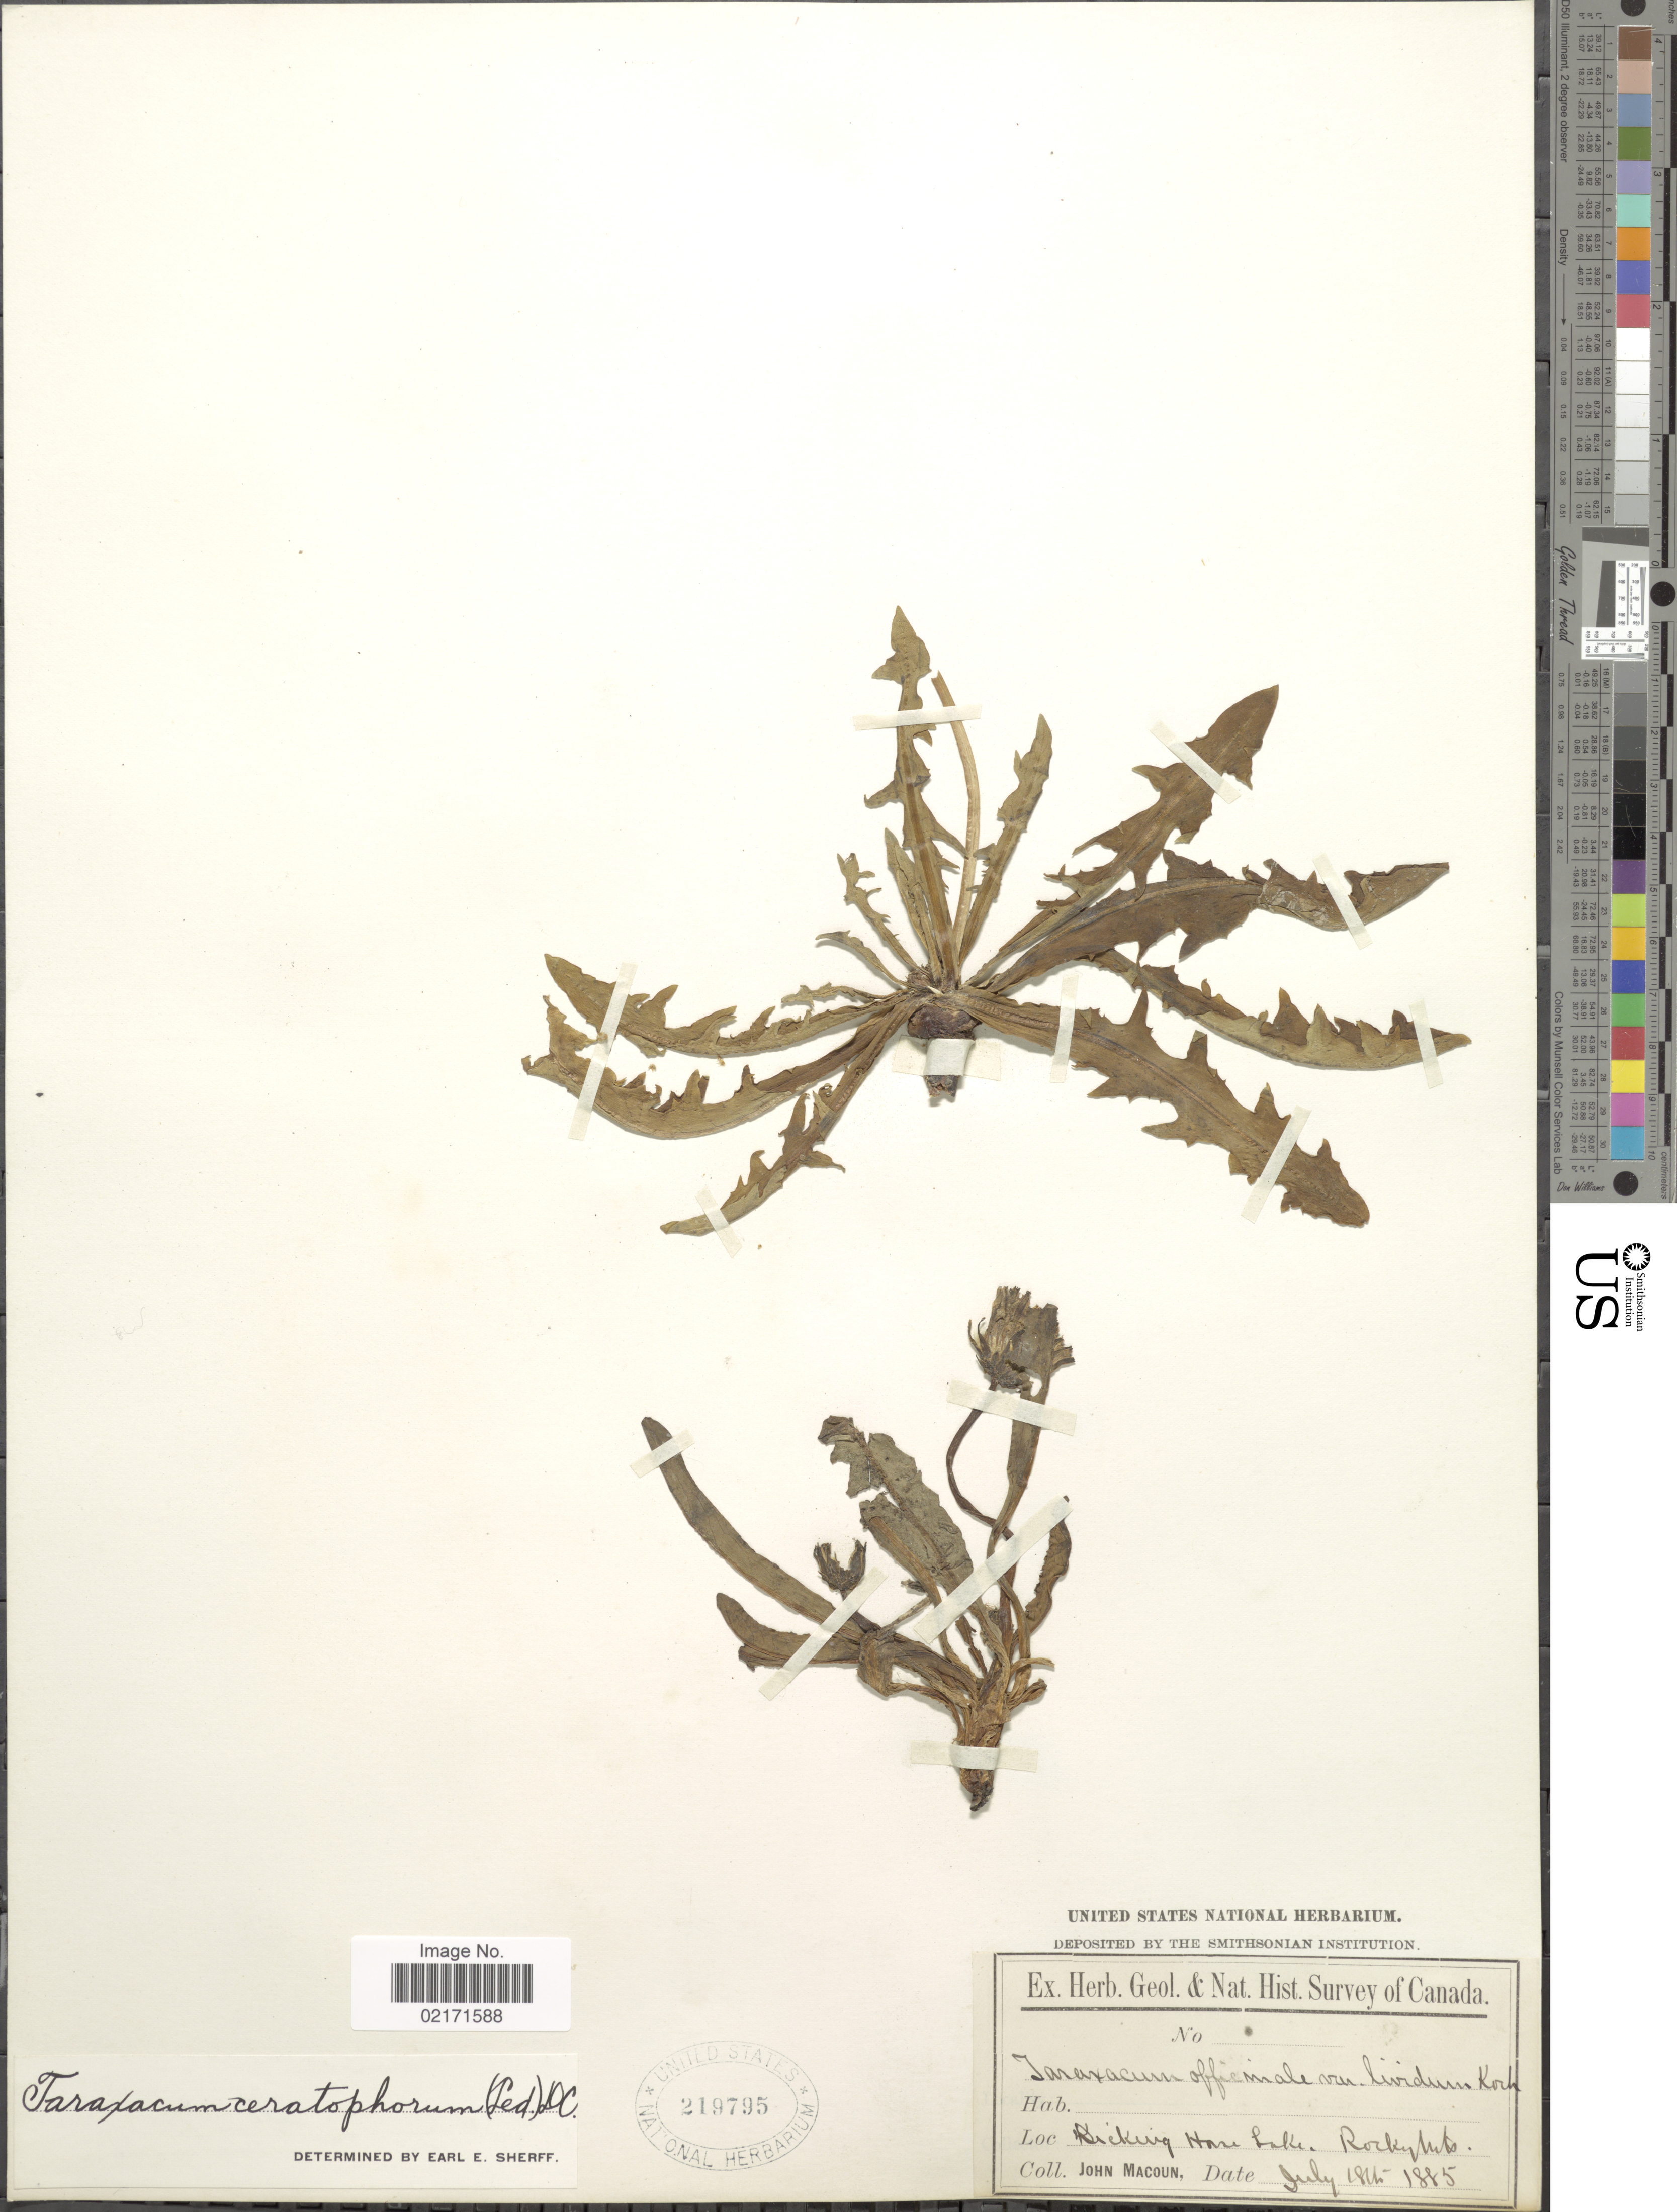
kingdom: Plantae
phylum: Tracheophyta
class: Magnoliopsida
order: Asterales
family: Asteraceae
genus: Taraxacum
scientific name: Taraxacum ceratophorum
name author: (Ledeb.) DC.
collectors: J. Macoun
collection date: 1885-07-18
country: Canada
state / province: British Columbia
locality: Kicking Horse Lake, Rocky Mts.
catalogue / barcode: US 219795